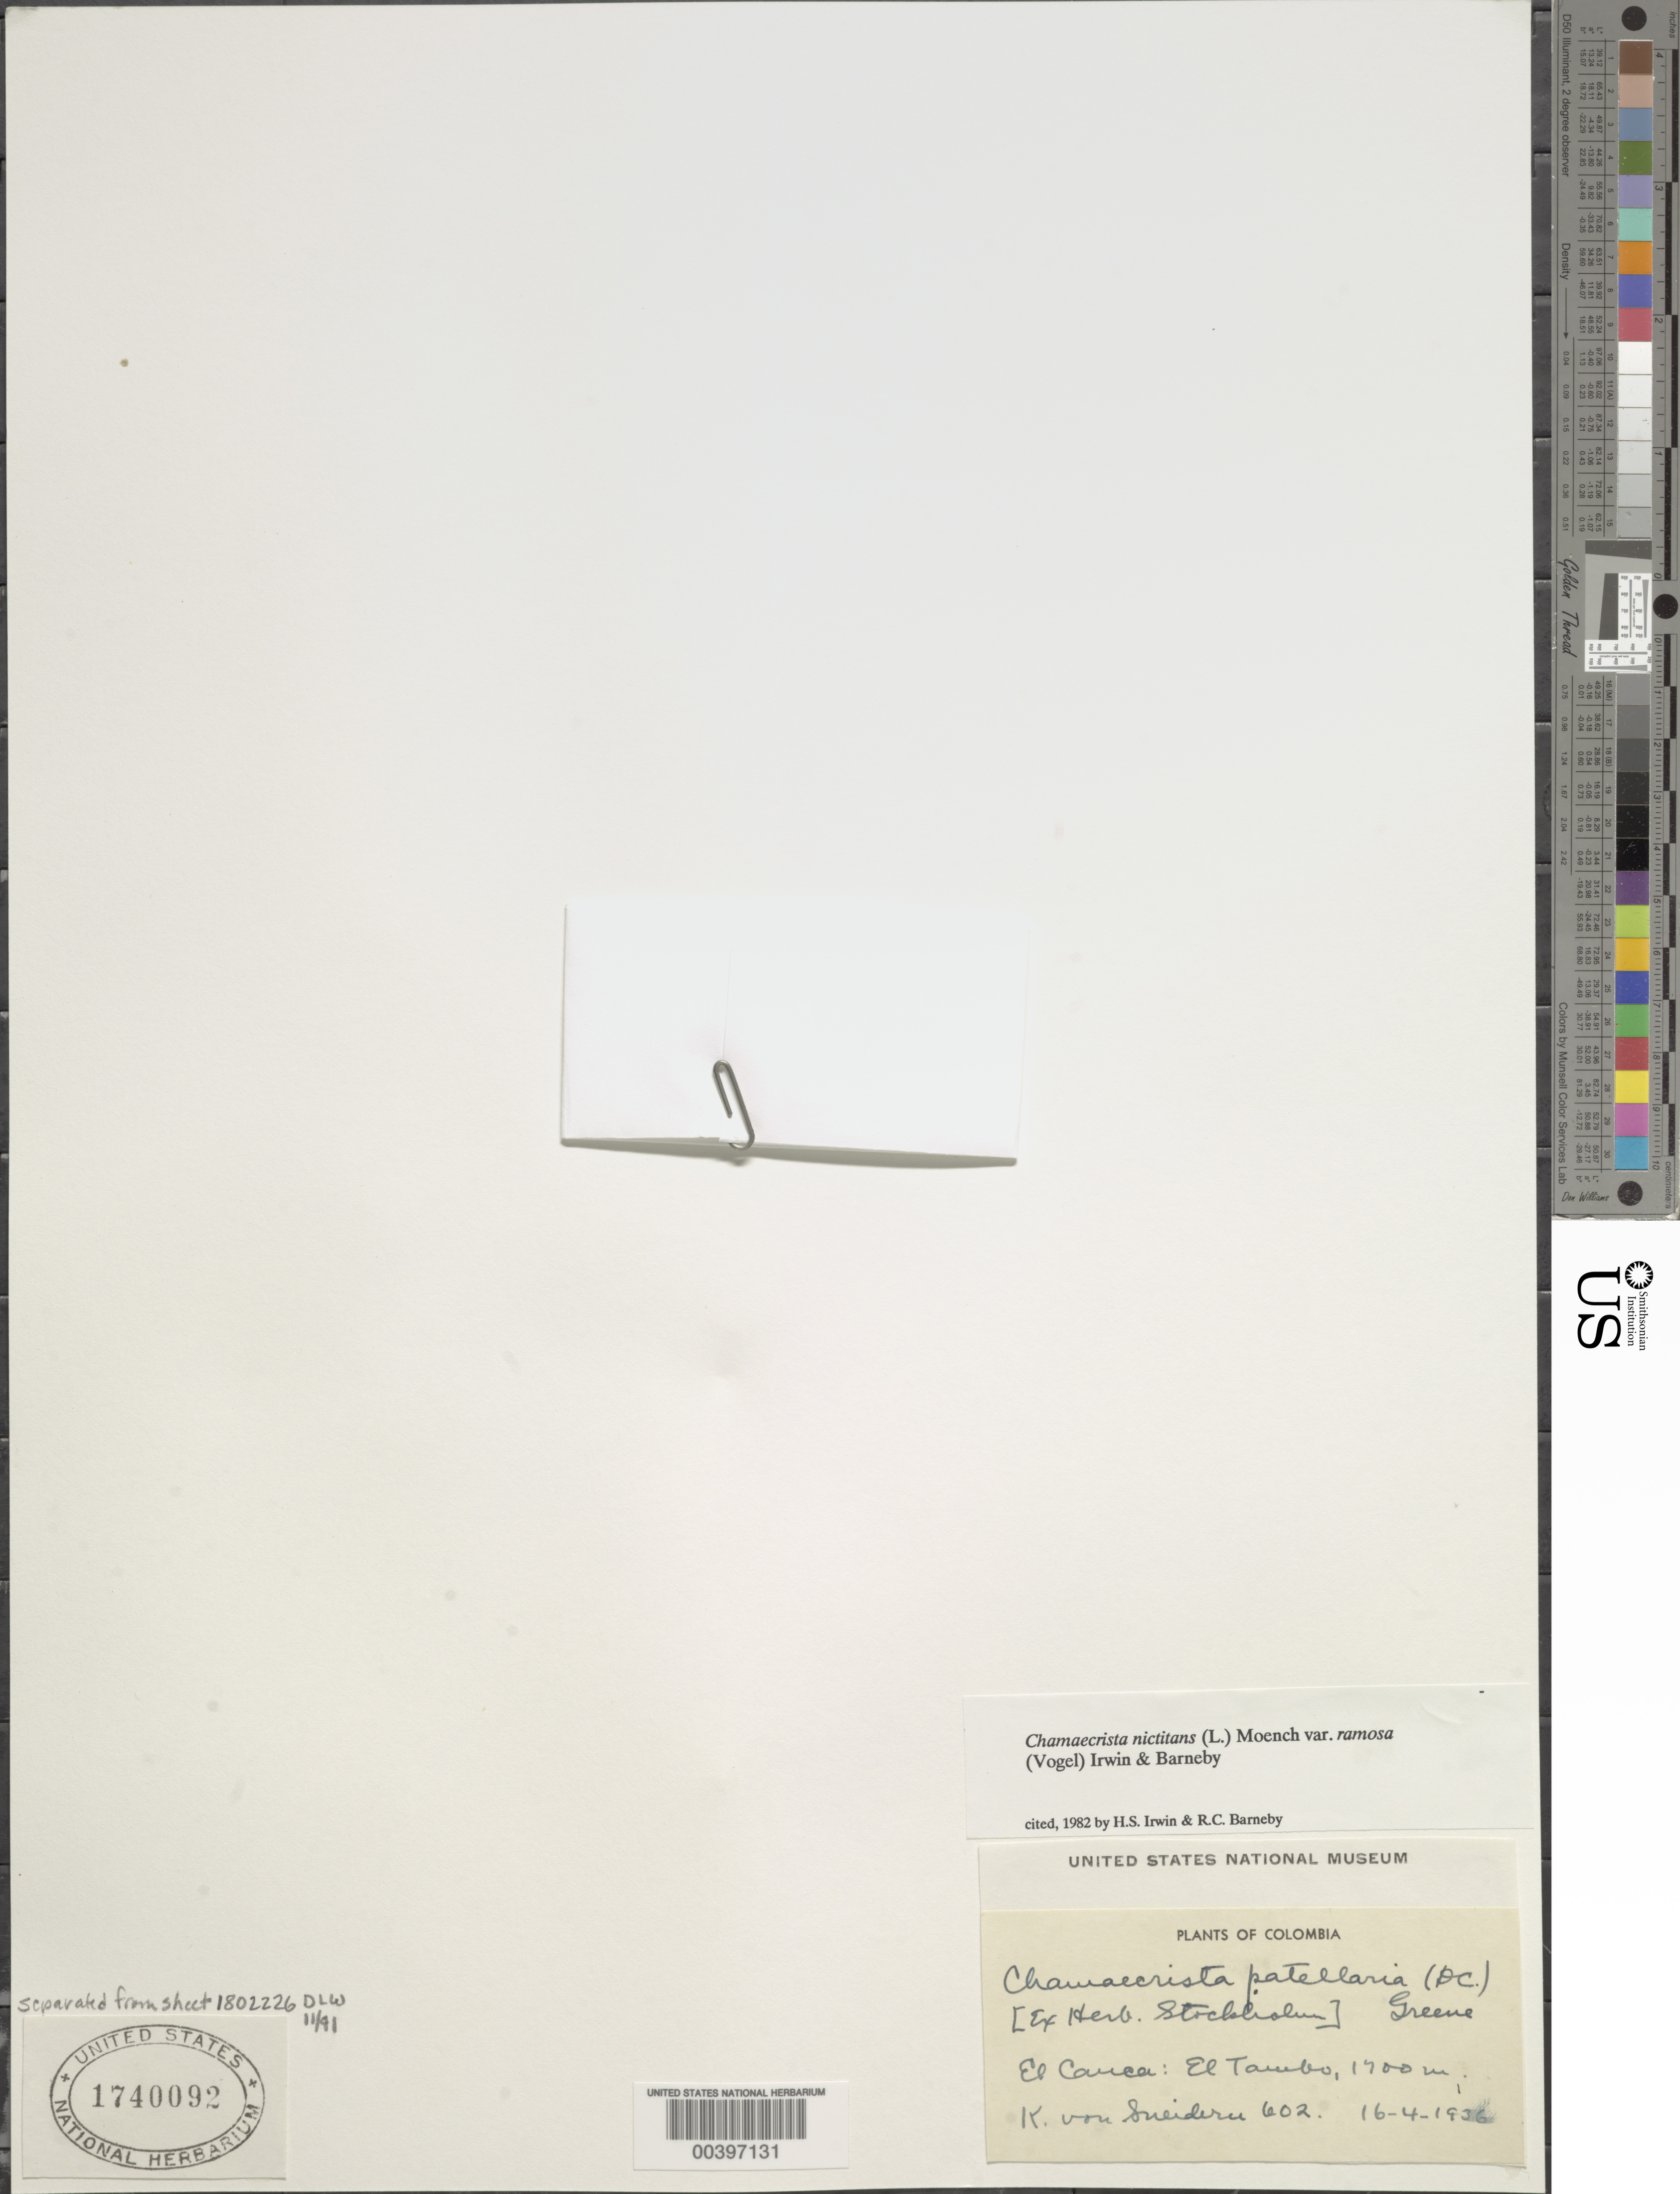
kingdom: Plantae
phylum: Tracheophyta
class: Magnoliopsida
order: Fabales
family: Fabaceae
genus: Chamaecrista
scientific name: Chamaecrista nictitans var. ramosa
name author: (Vogel) H.S. Irwin & Barneby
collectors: K. von Sneidern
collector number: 602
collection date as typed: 16 Apr 1936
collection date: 1936-04-16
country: Colombia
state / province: Cauca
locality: El Tambo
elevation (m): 1700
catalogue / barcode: US 1740092